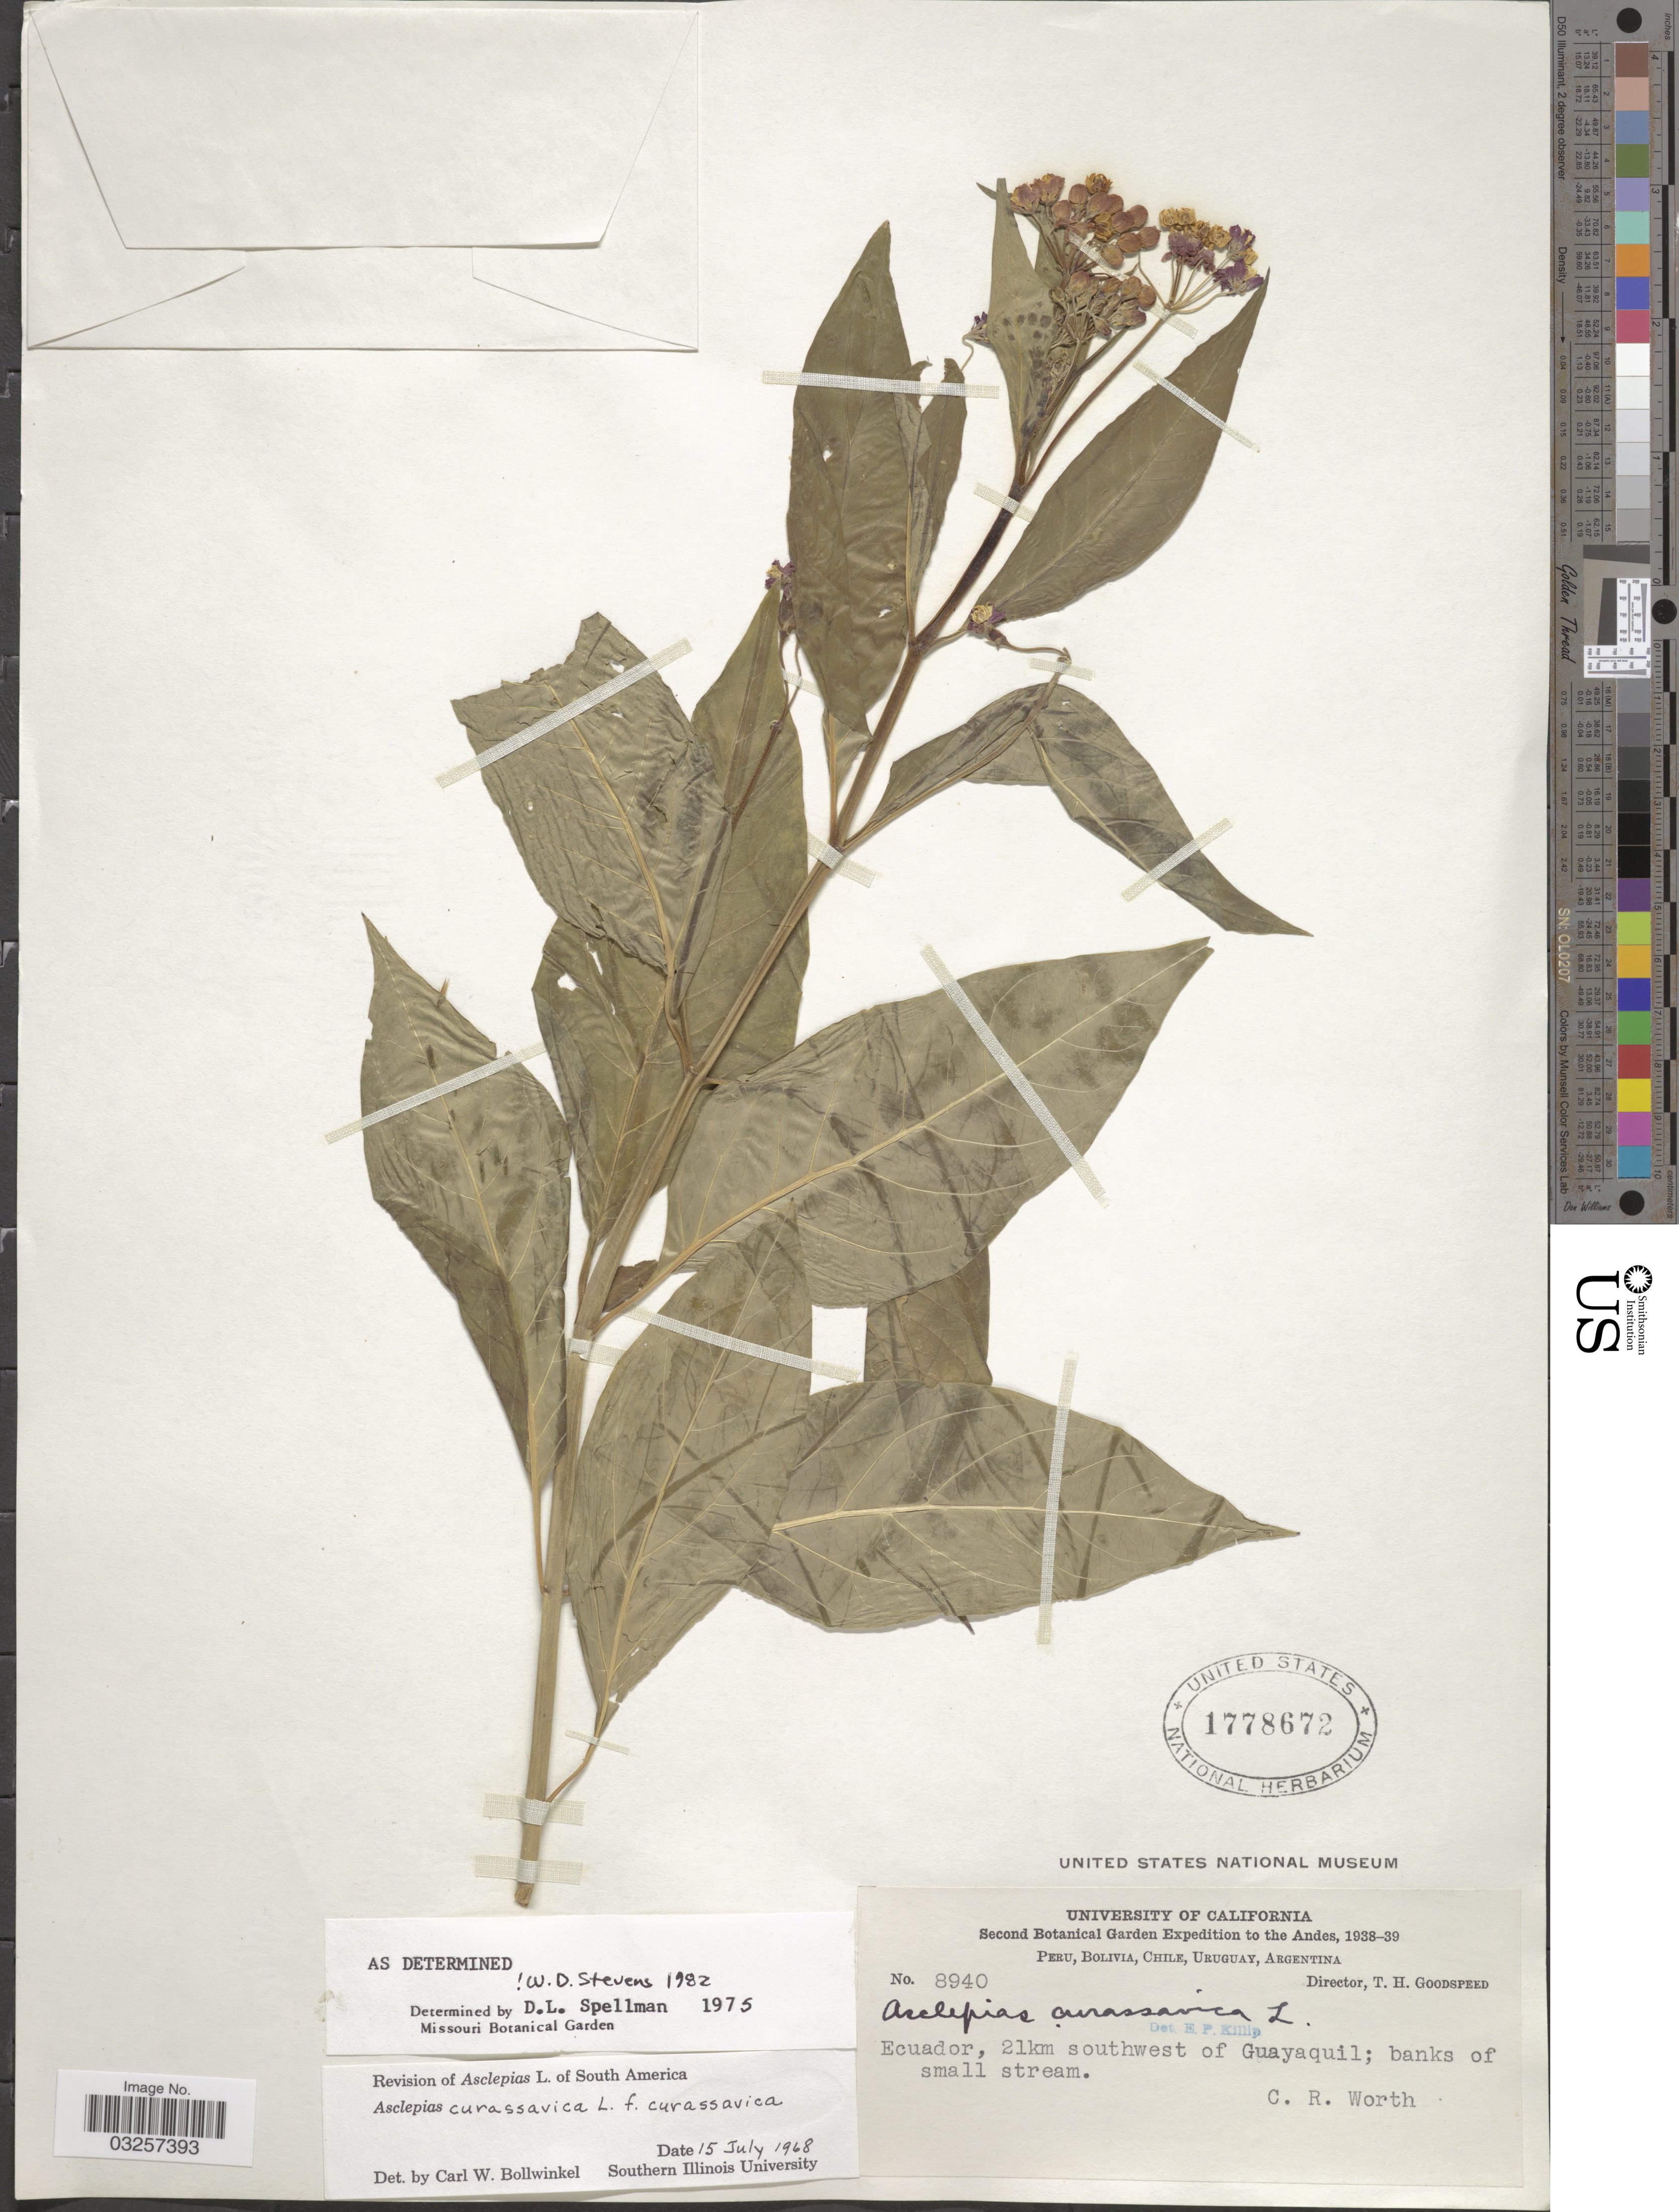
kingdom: Plantae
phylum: Tracheophyta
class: Magnoliopsida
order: Gentianales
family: Apocynaceae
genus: Asclepias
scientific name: Asclepias curassavica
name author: L.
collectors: C. R. Worth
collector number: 8940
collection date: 1938/1939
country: Ecuador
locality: Andes. 21km southwest of Guayaquil.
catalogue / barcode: US 1778672